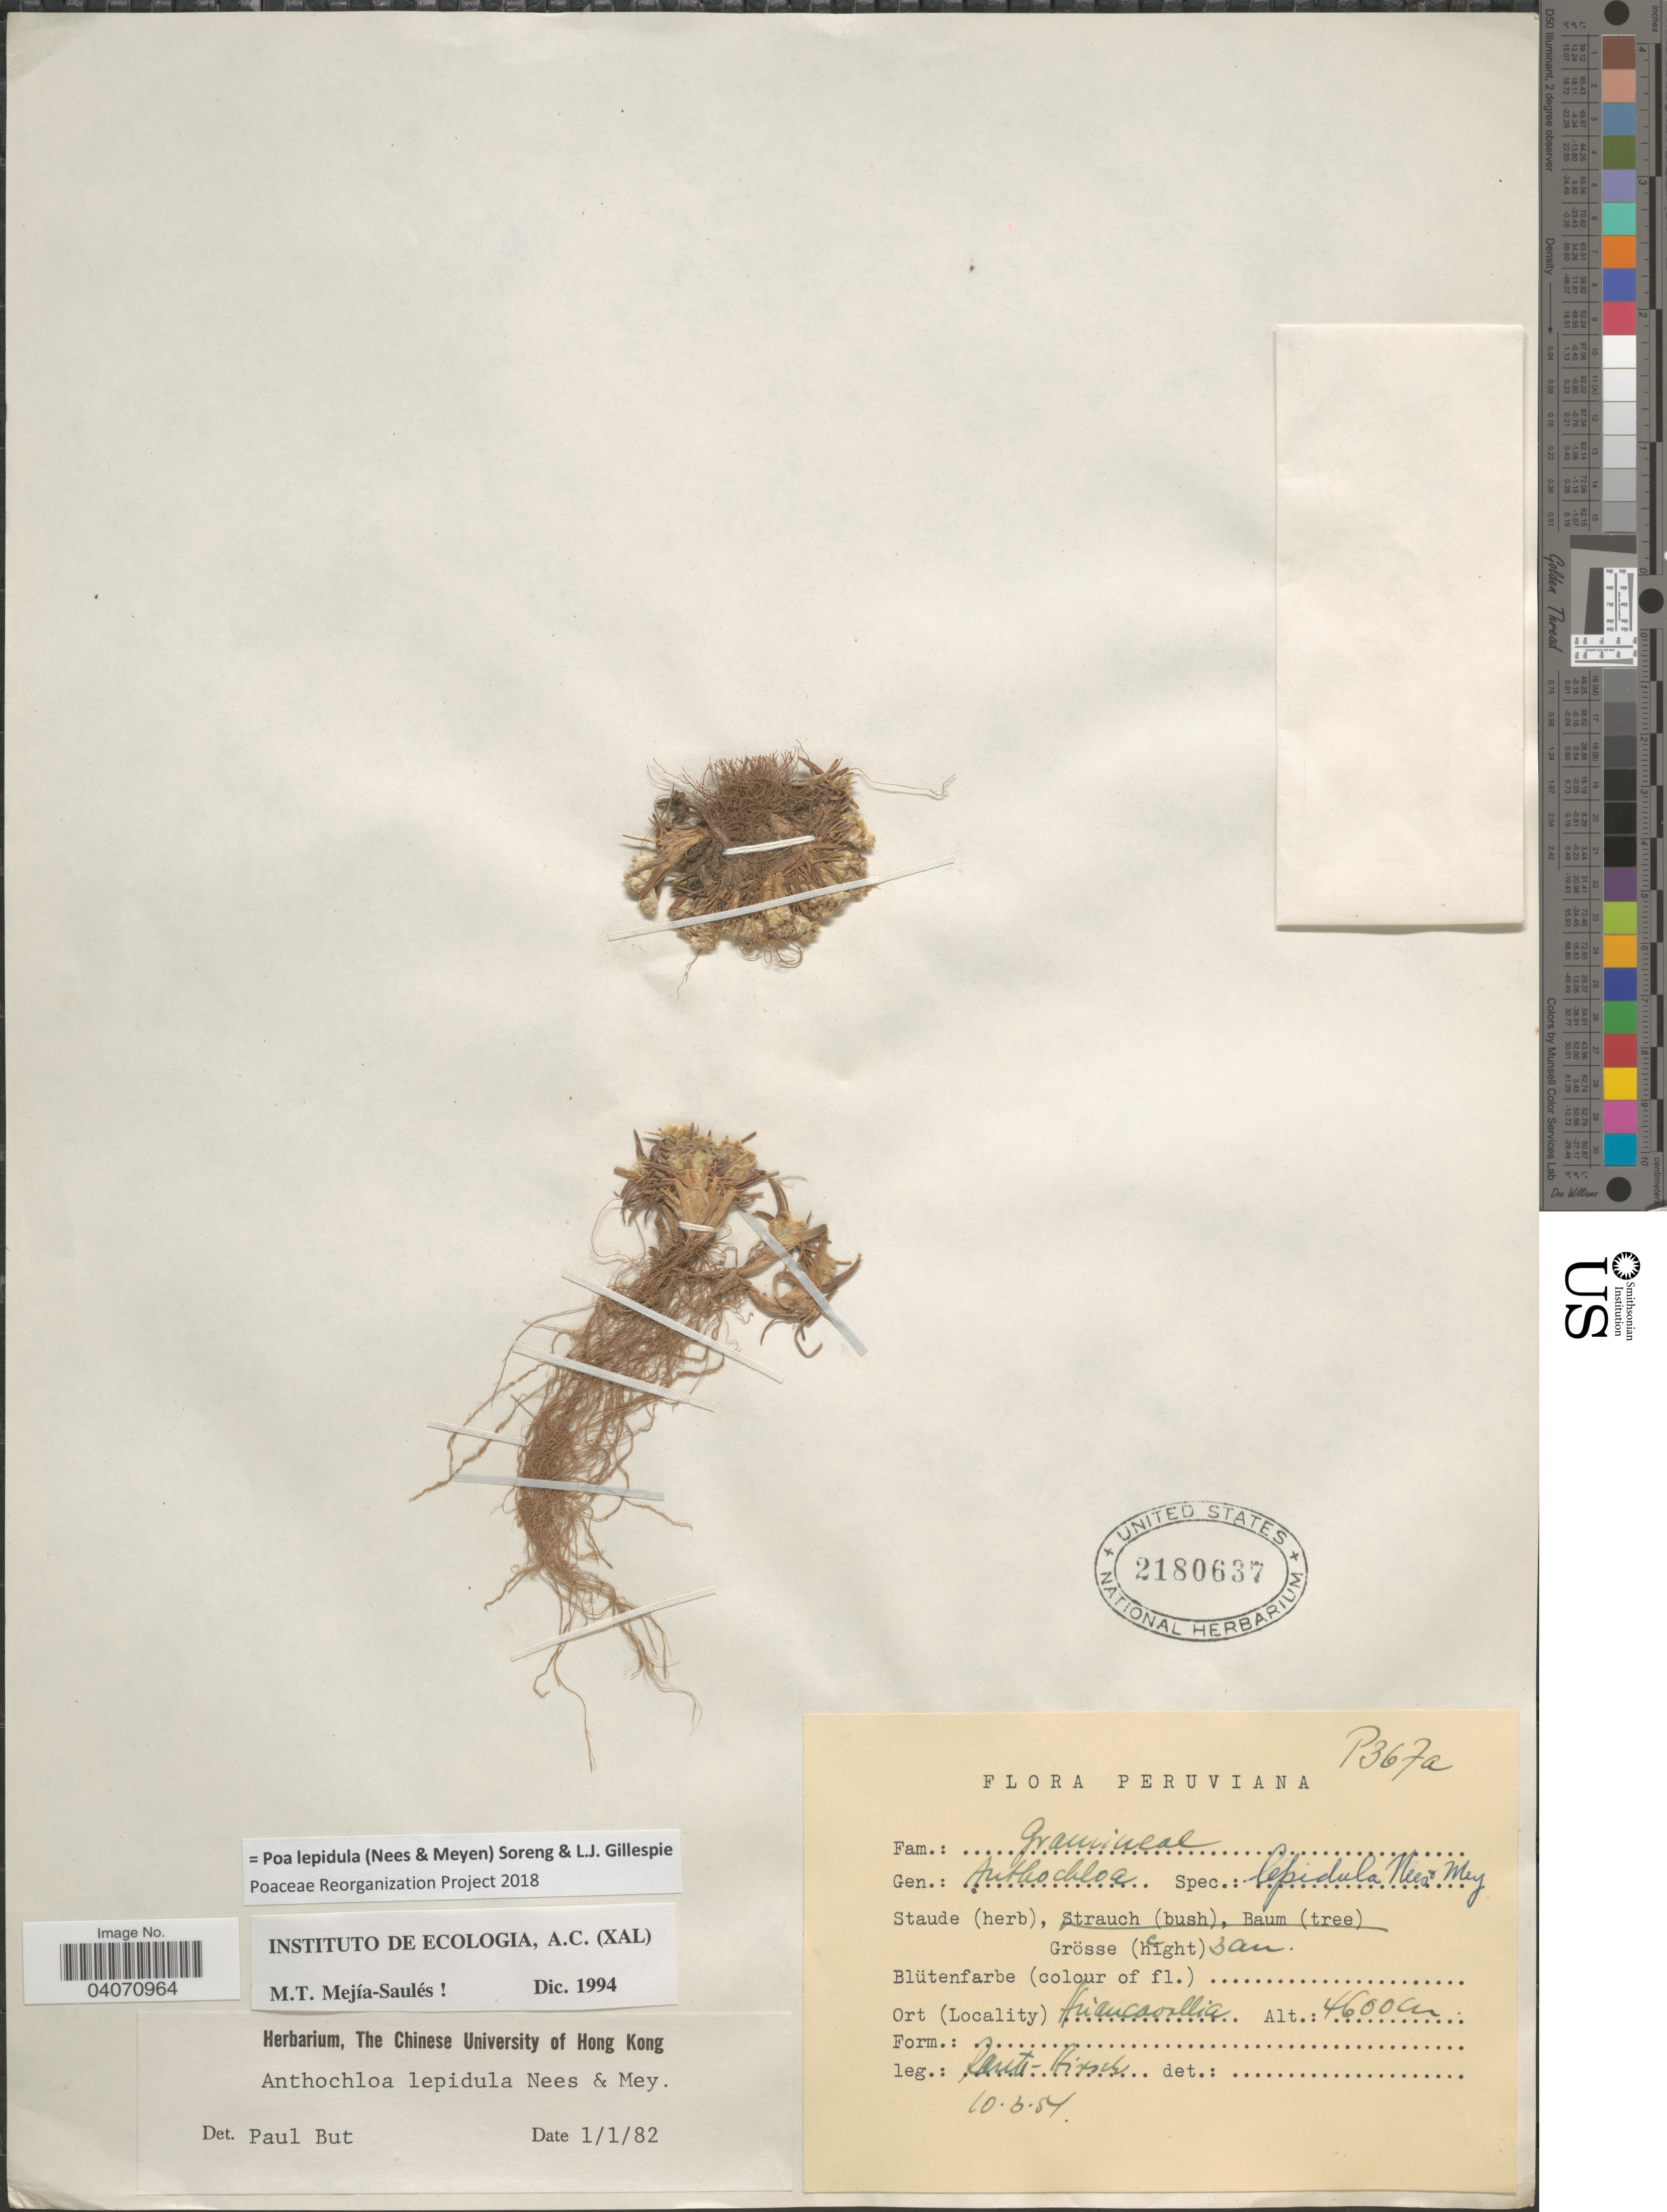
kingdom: Plantae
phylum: Tracheophyta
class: Liliopsida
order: Poales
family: Poaceae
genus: Poa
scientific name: Poa lepidula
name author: (Nees & Meyen) Soreng & L.J. Gillespie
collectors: W. Rauh & G. Hirsch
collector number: P367a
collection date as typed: Transcribed d/m/y: 10/3/54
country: Peru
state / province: Huancavelica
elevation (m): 4600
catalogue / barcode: US 2180637